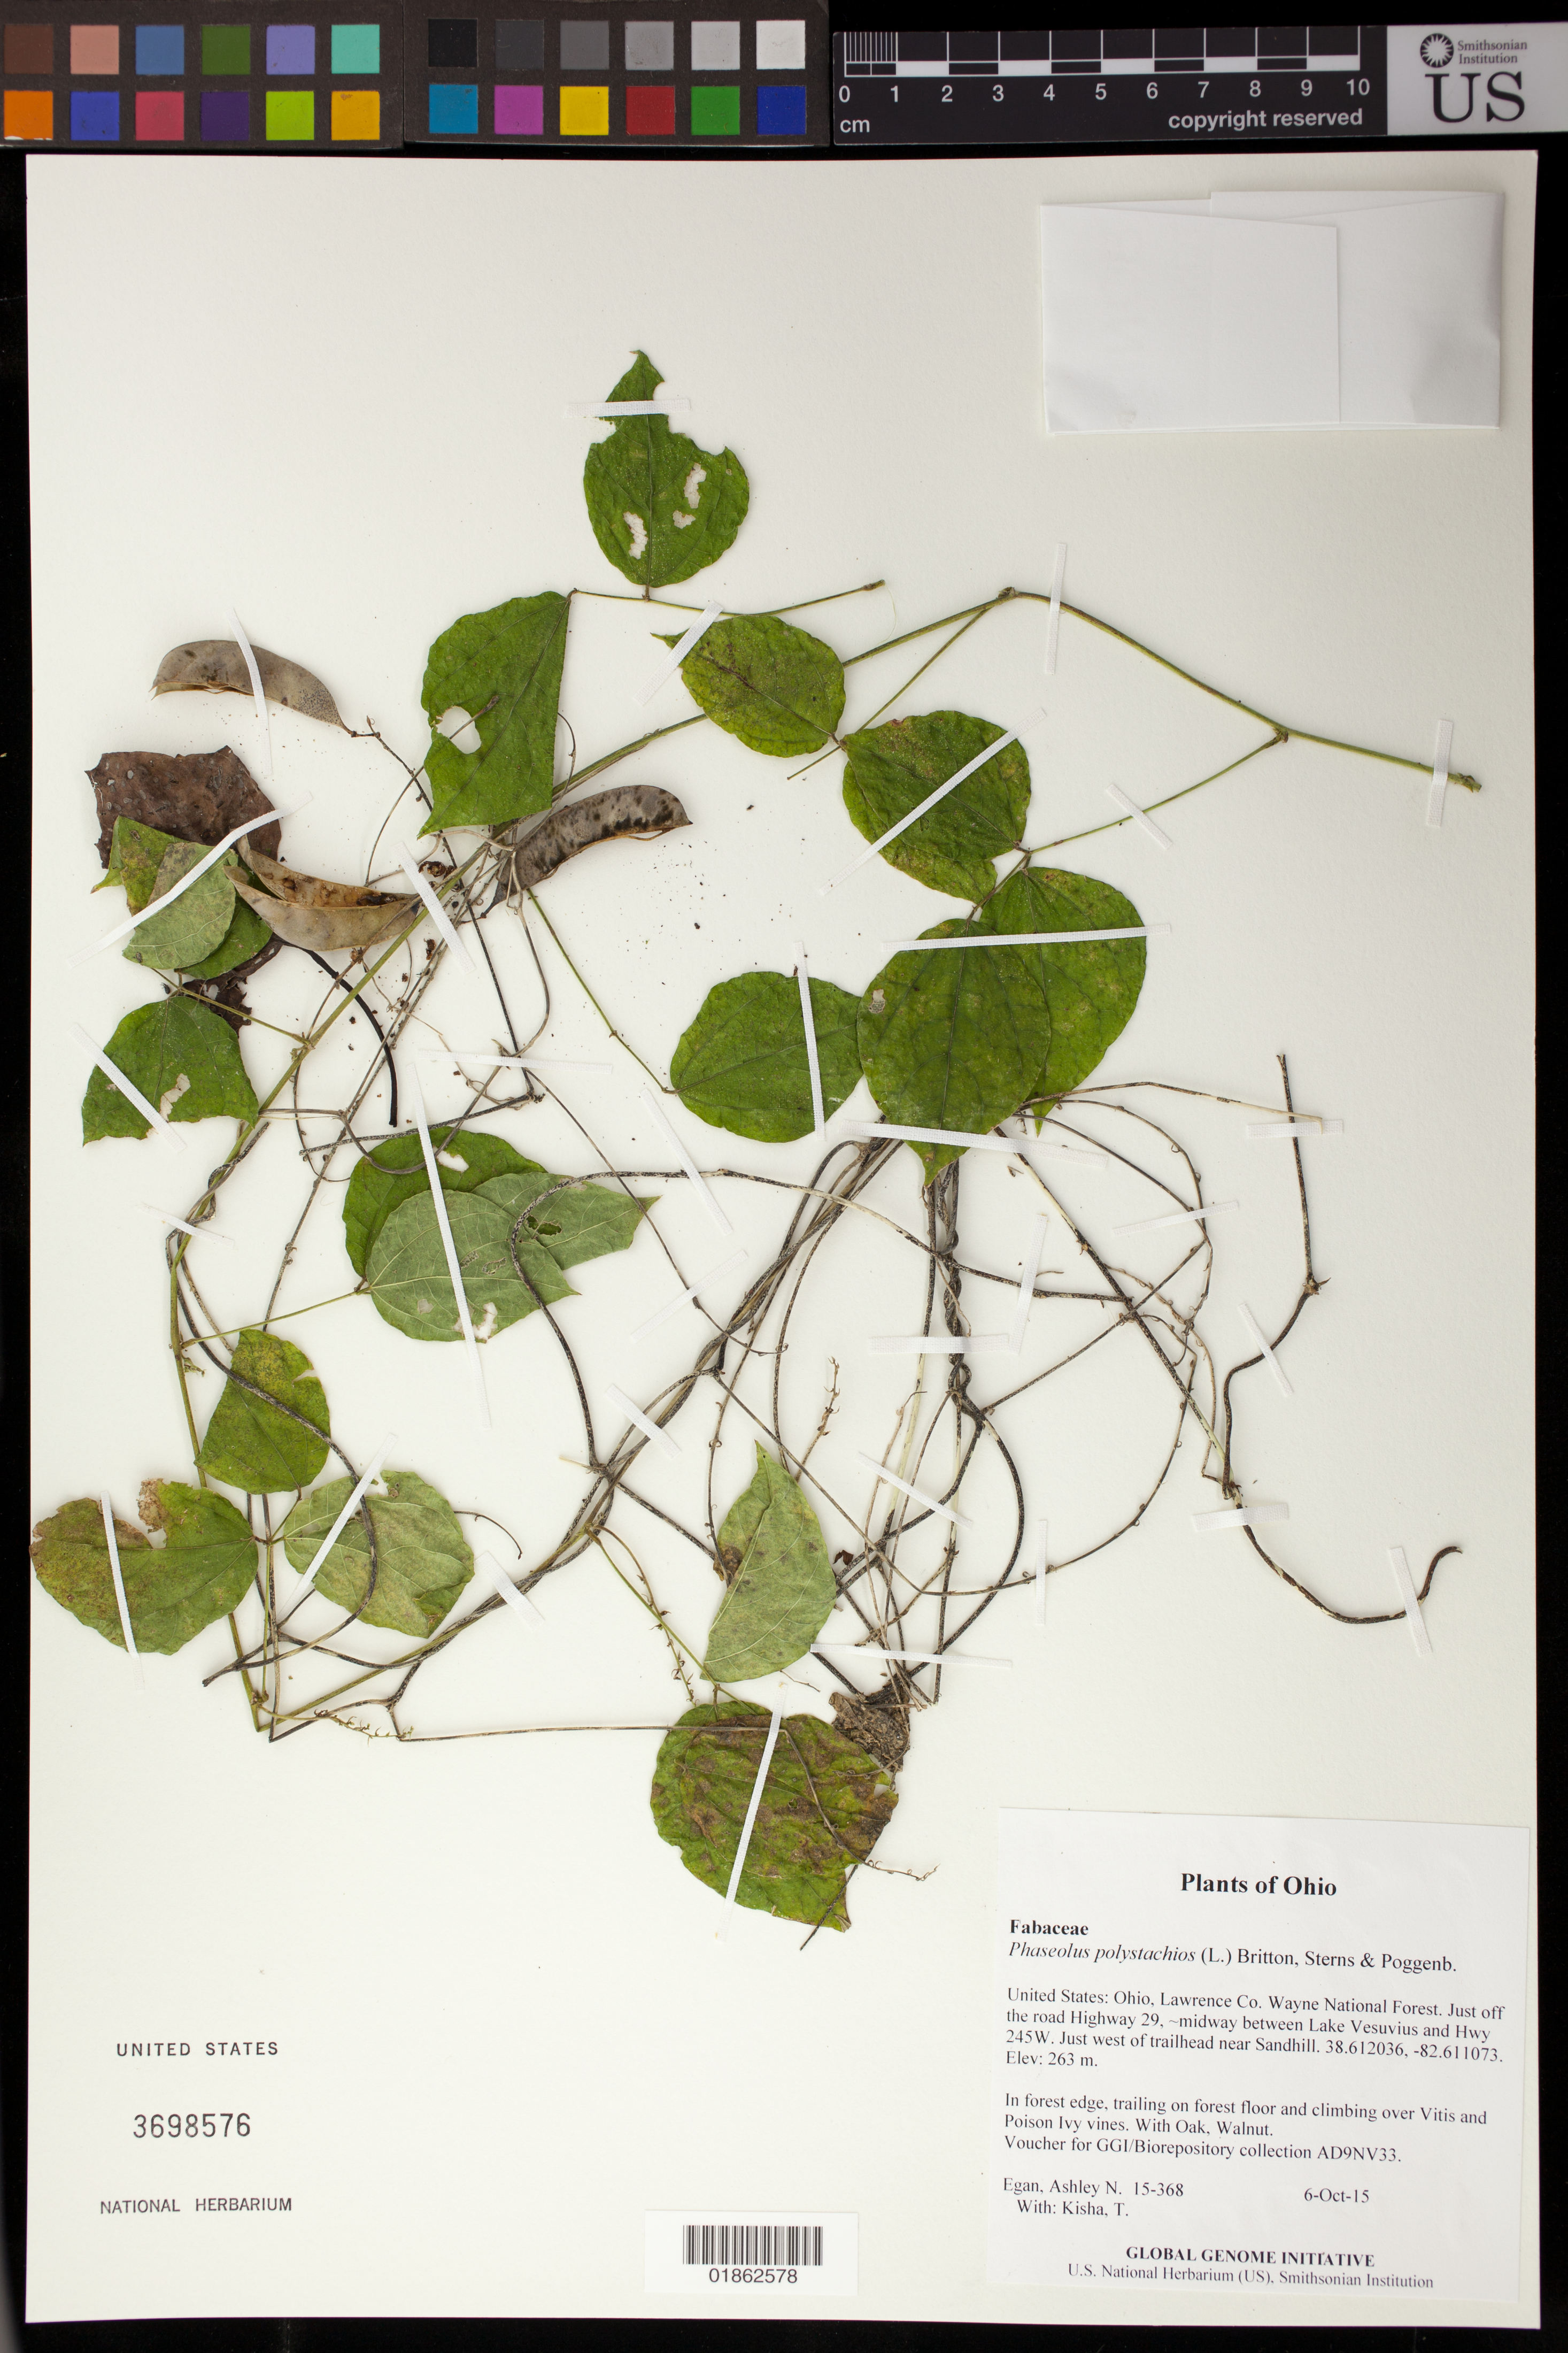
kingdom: Plantae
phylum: Tracheophyta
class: Magnoliopsida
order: Fabales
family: Fabaceae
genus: Phaseolus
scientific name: Phaseolus polystachios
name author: (L.) Britton, Stearns & Poggenb.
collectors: A. N. Egan & T. Kisha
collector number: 15-368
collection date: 2015-10-06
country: United States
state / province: Ohio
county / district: Lawrence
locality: Wayne National Forest. Just off the road Highway 29, ~midway between Lake Vesuvius and Hwy 245W. Just west of trailhead near Sandhill.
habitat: In forest edge, trailing on forest floor and climbing over Vitis and Poison Ivy vines. With Ceras, Walnut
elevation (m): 263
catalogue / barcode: US 3698576